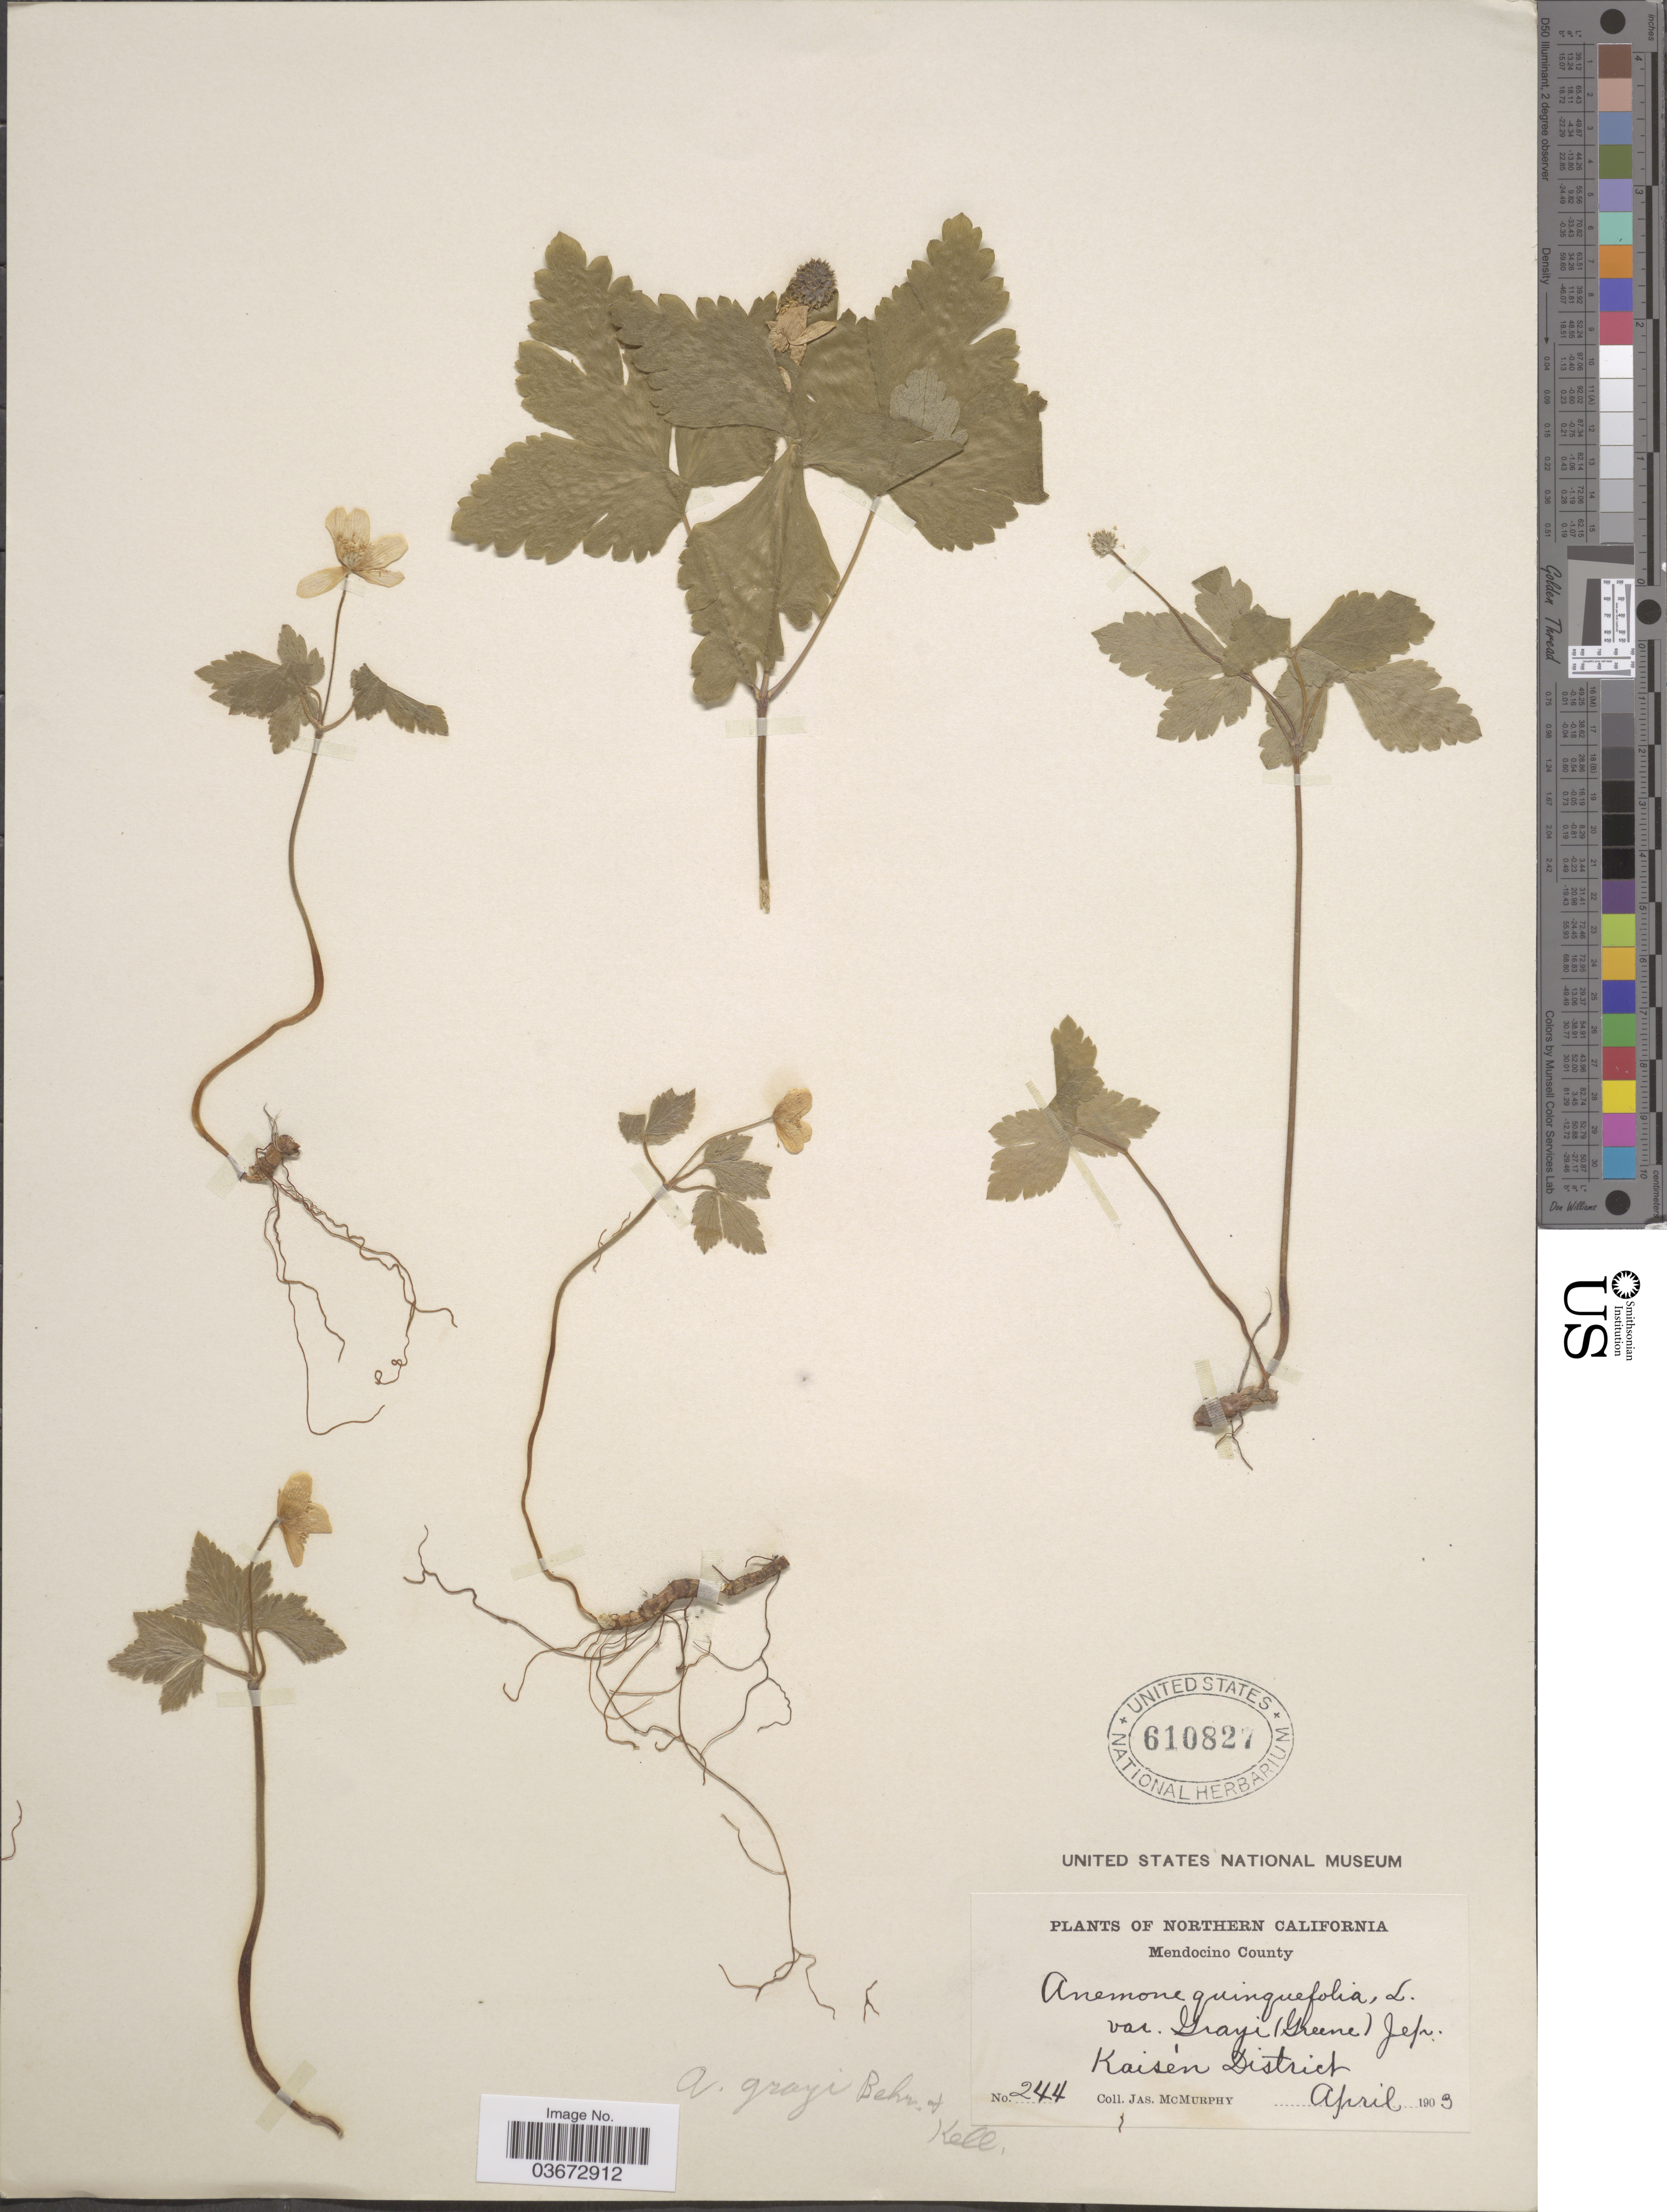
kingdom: Plantae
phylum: Tracheophyta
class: Magnoliopsida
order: Ranunculales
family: Ranunculaceae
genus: Anemone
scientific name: Anemone quinquefolia var. grayi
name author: (Behr ex Kellogg) Jeps.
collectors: J. McMurphy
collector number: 244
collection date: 1903-04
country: United States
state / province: California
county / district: Mendocino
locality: Northern California. Mendocino County. Kaisen District.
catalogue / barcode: US 610827